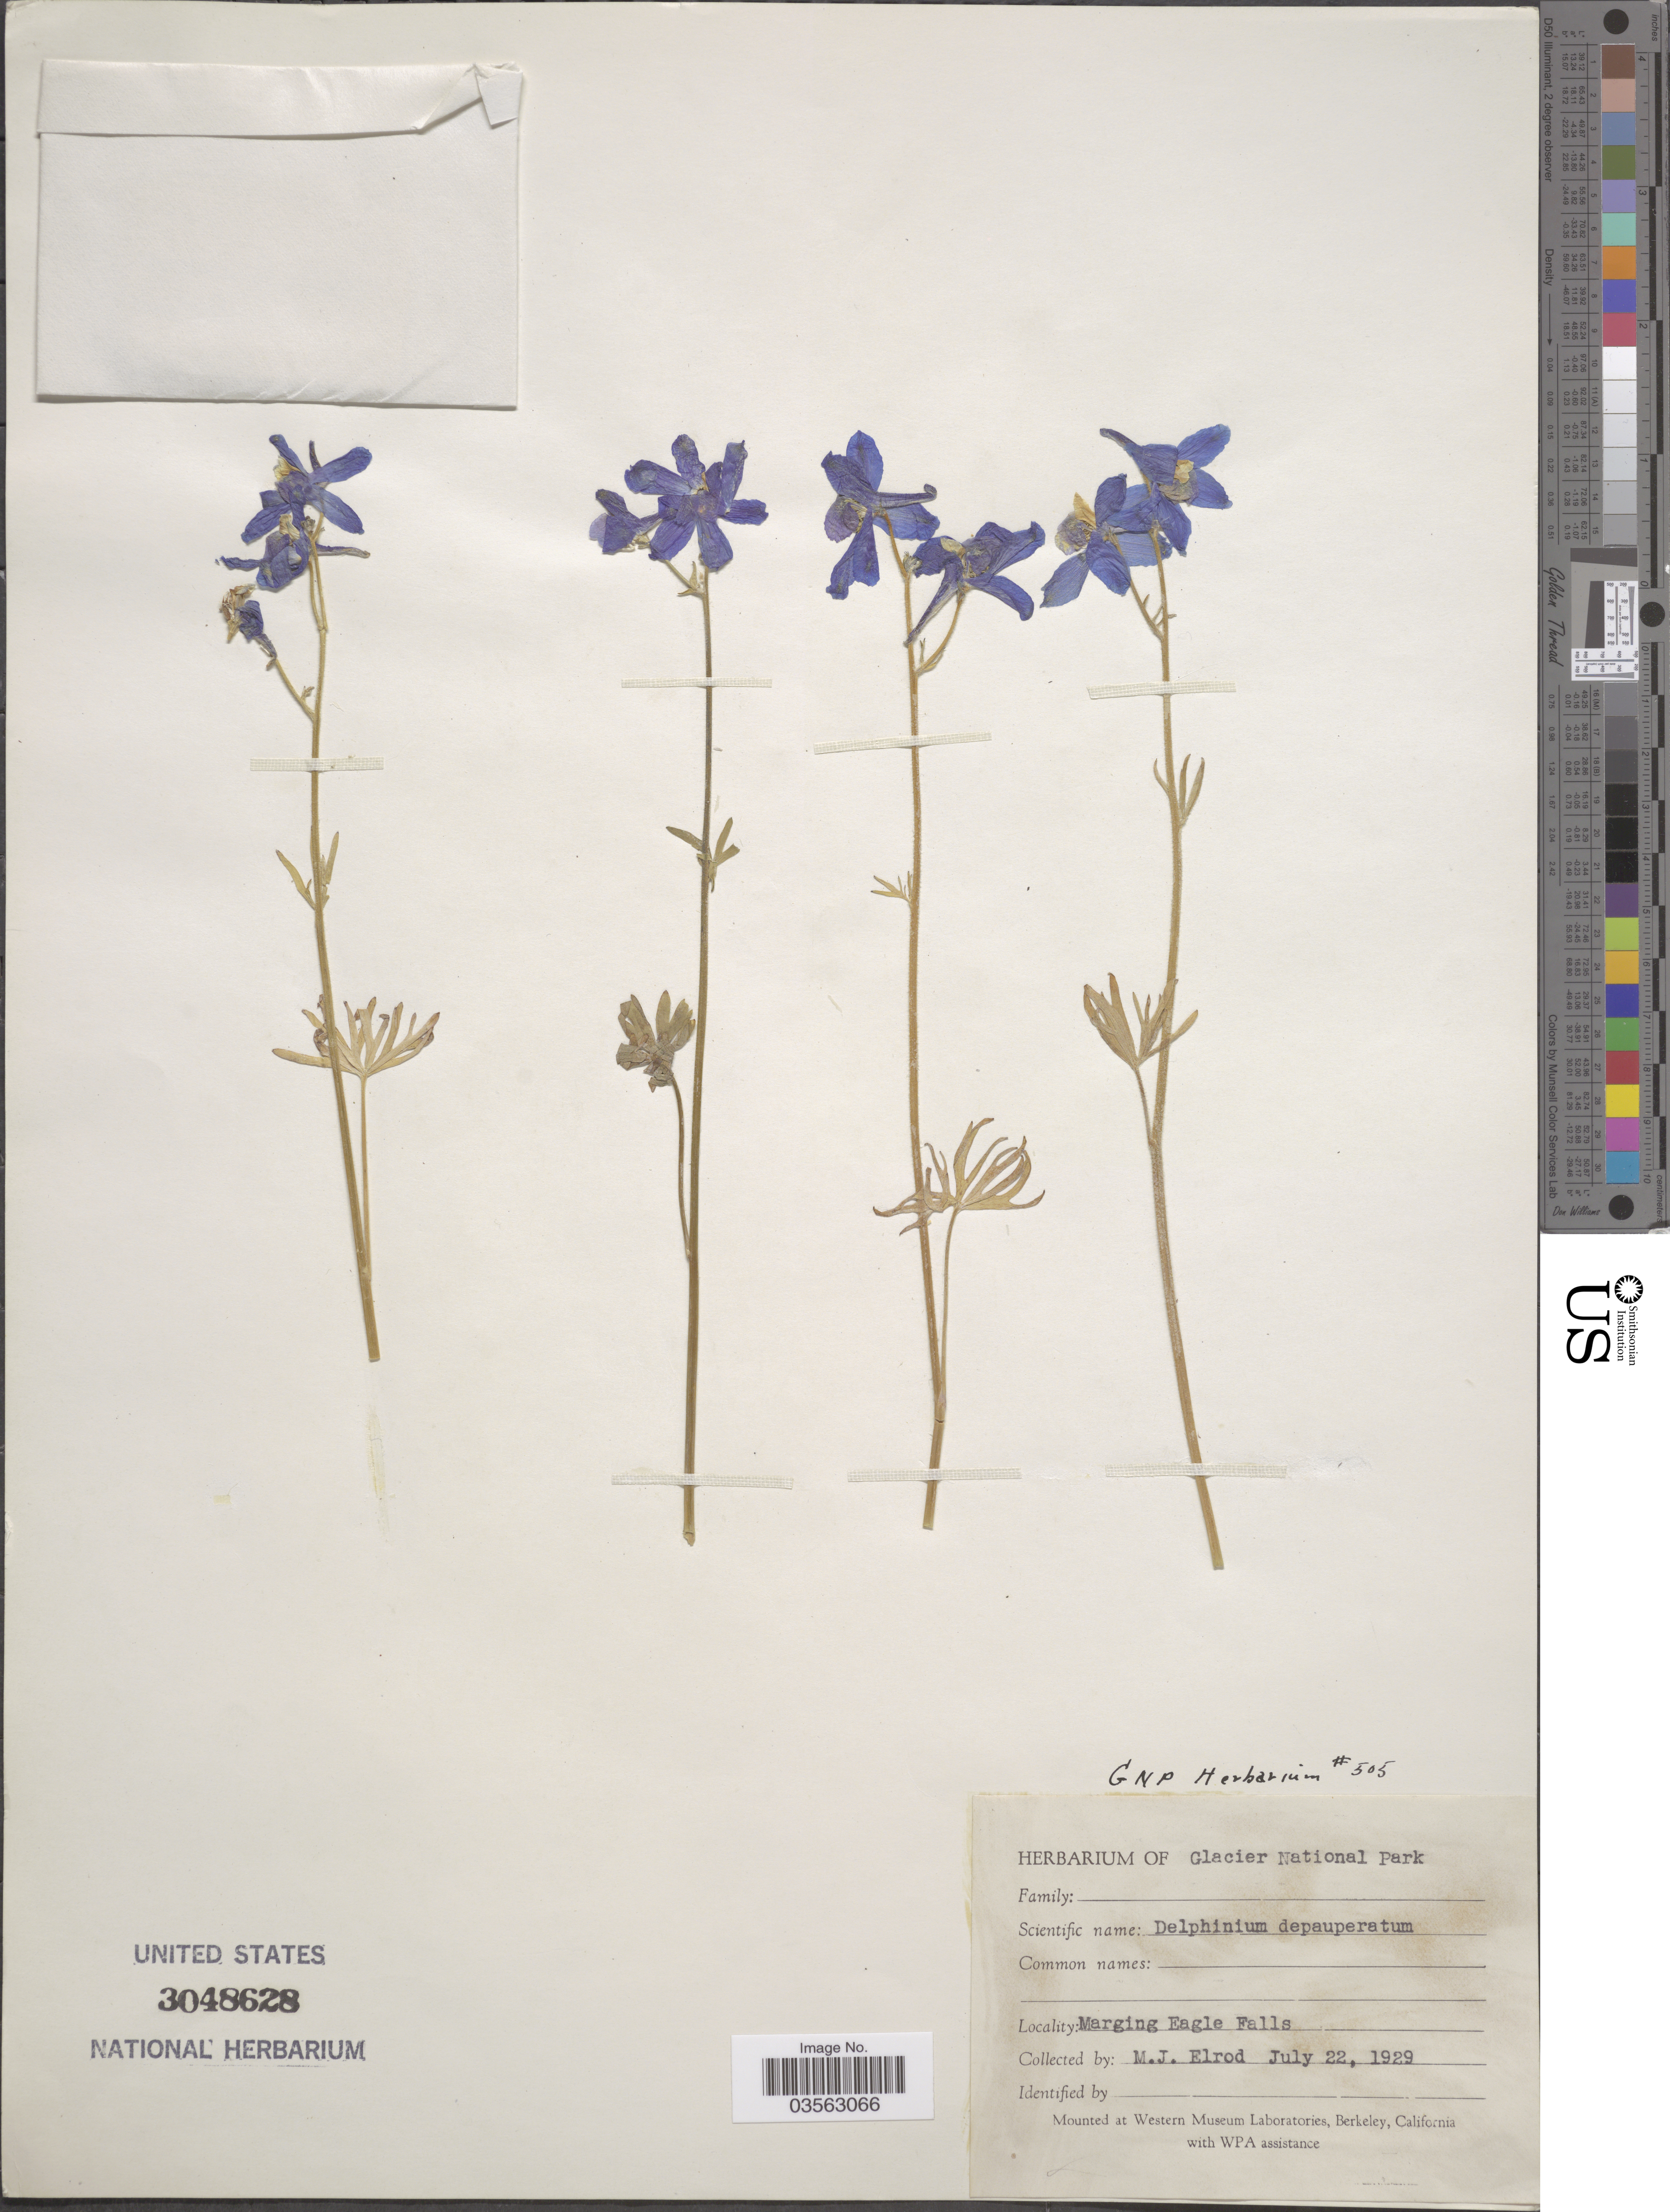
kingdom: Plantae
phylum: Tracheophyta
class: Magnoliopsida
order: Ranunculales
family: Ranunculaceae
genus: Delphinium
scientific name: Delphinium depauperatum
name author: Nutt.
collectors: J. Elrod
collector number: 505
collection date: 1929-07-22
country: United States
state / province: Montana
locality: Marging Eagle Falls.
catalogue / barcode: US 3048628